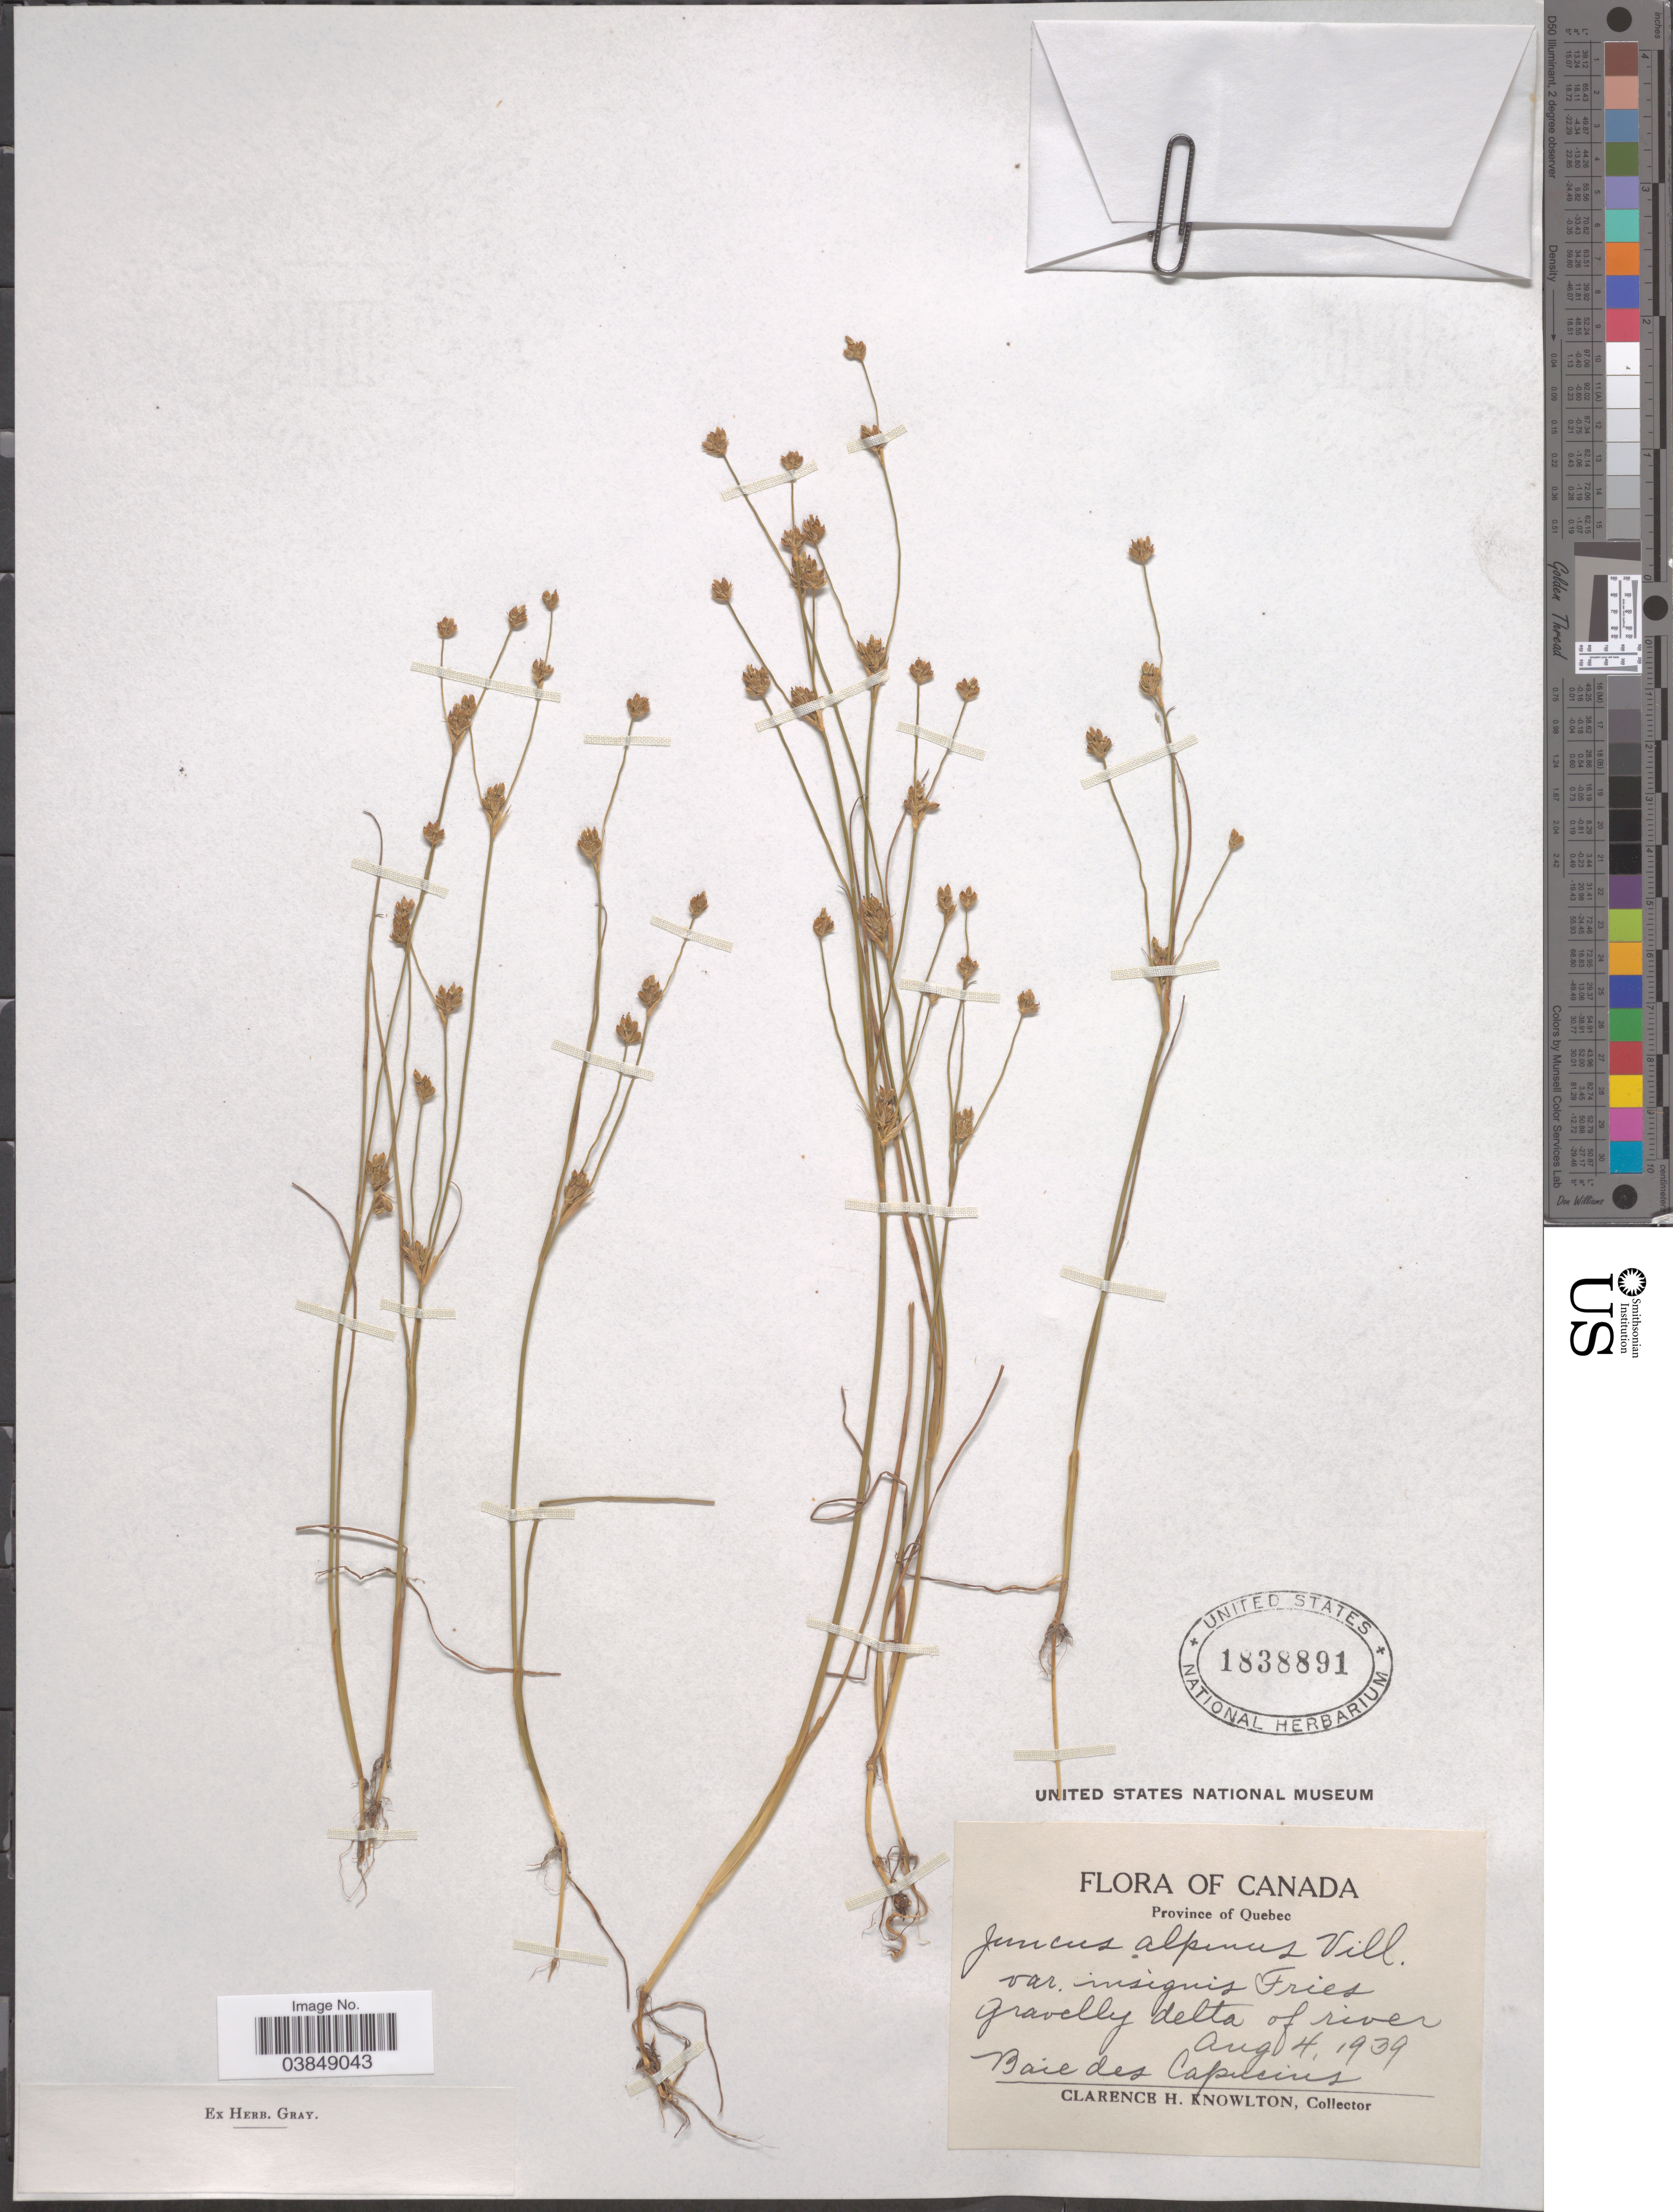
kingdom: Plantae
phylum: Tracheophyta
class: Liliopsida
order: Poales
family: Juncaceae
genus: Juncus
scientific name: Juncus alpinus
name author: Vill.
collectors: C. H. Knowlton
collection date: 1939-08-04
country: Canada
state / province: Quebec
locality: Gravelly delta of river. Baie des Capucines.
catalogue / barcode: US 1838891